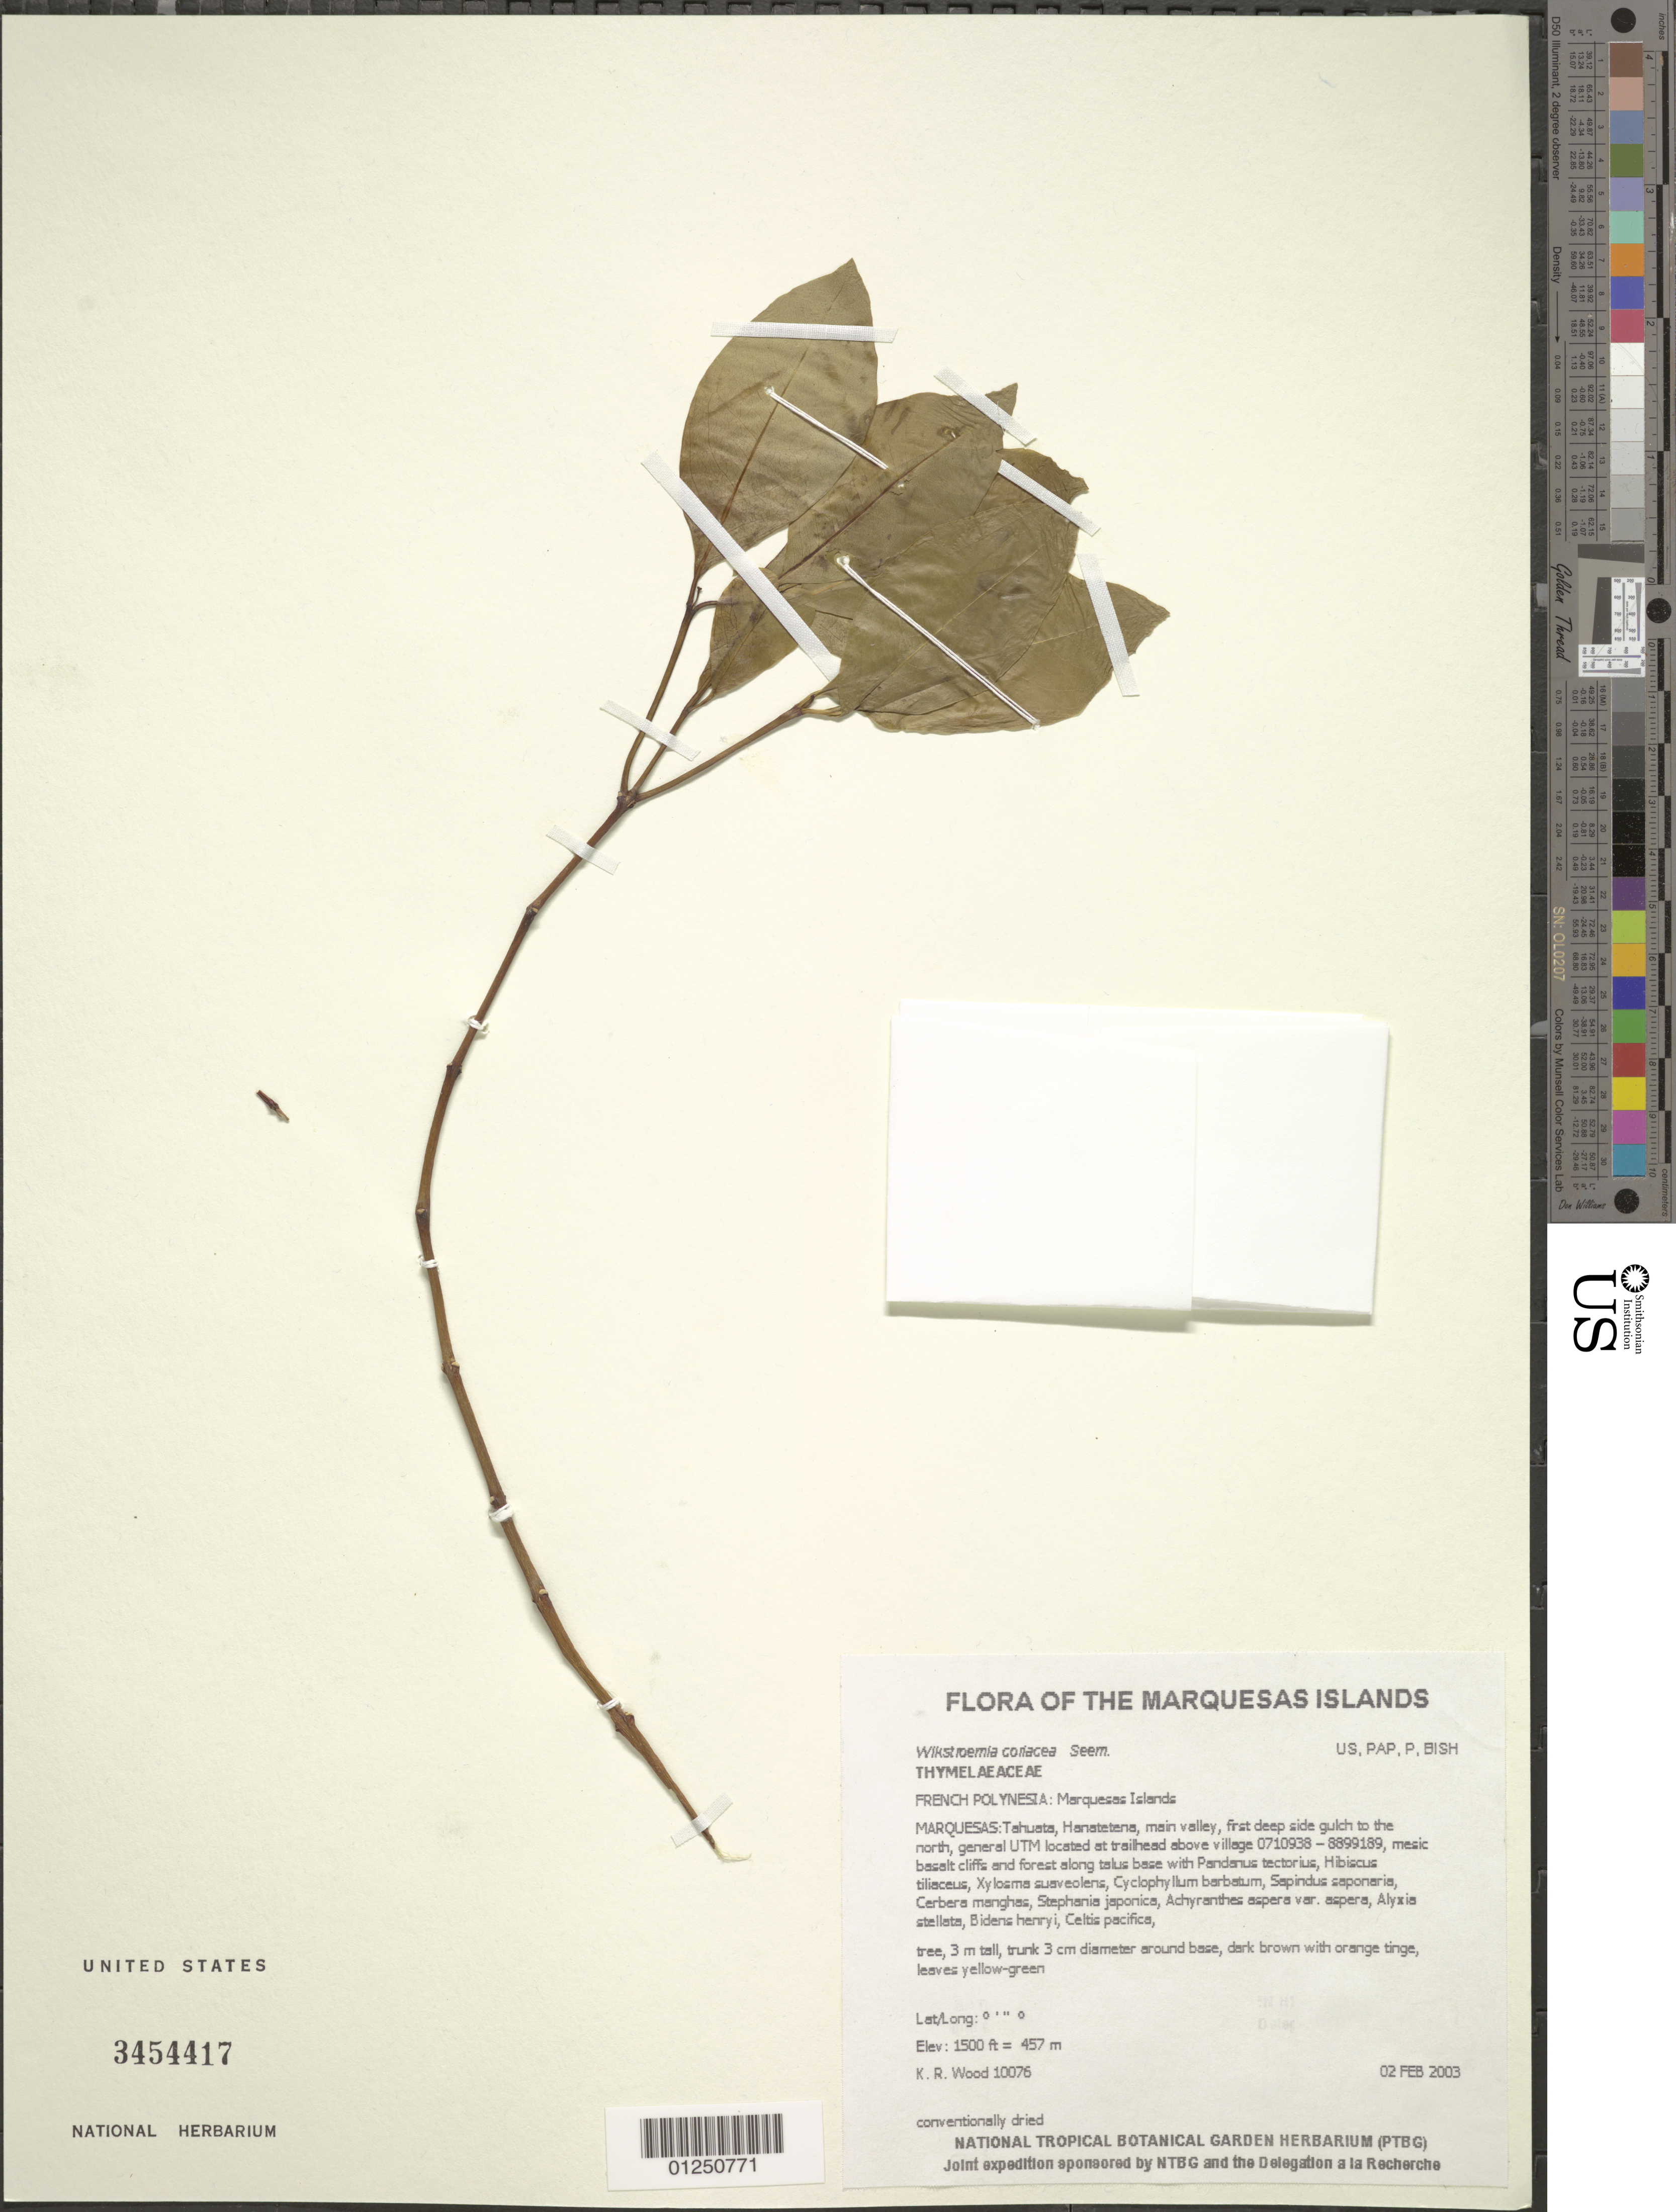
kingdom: Plantae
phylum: Tracheophyta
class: Magnoliopsida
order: Malvales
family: Thymelaeaceae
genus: Wikstroemia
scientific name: Wikstroemia coriacea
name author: Seem.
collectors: K. R. Wood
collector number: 10076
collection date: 2003-02-02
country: French Polynesia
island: Tahuata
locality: Hanatetena, main valley, first deep side gulch to the north, general UTM located at trailhead above village 0710938 – 8899189, mesic basalt cliffs and forest along talus base with Pandanus tectorius, Hibiscus tiliaceus, Xylosma suaveolens, Cyclophyllum ba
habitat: upper slope, W aspect, steep slope, closed, mesic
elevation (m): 457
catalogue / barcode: US 3454417